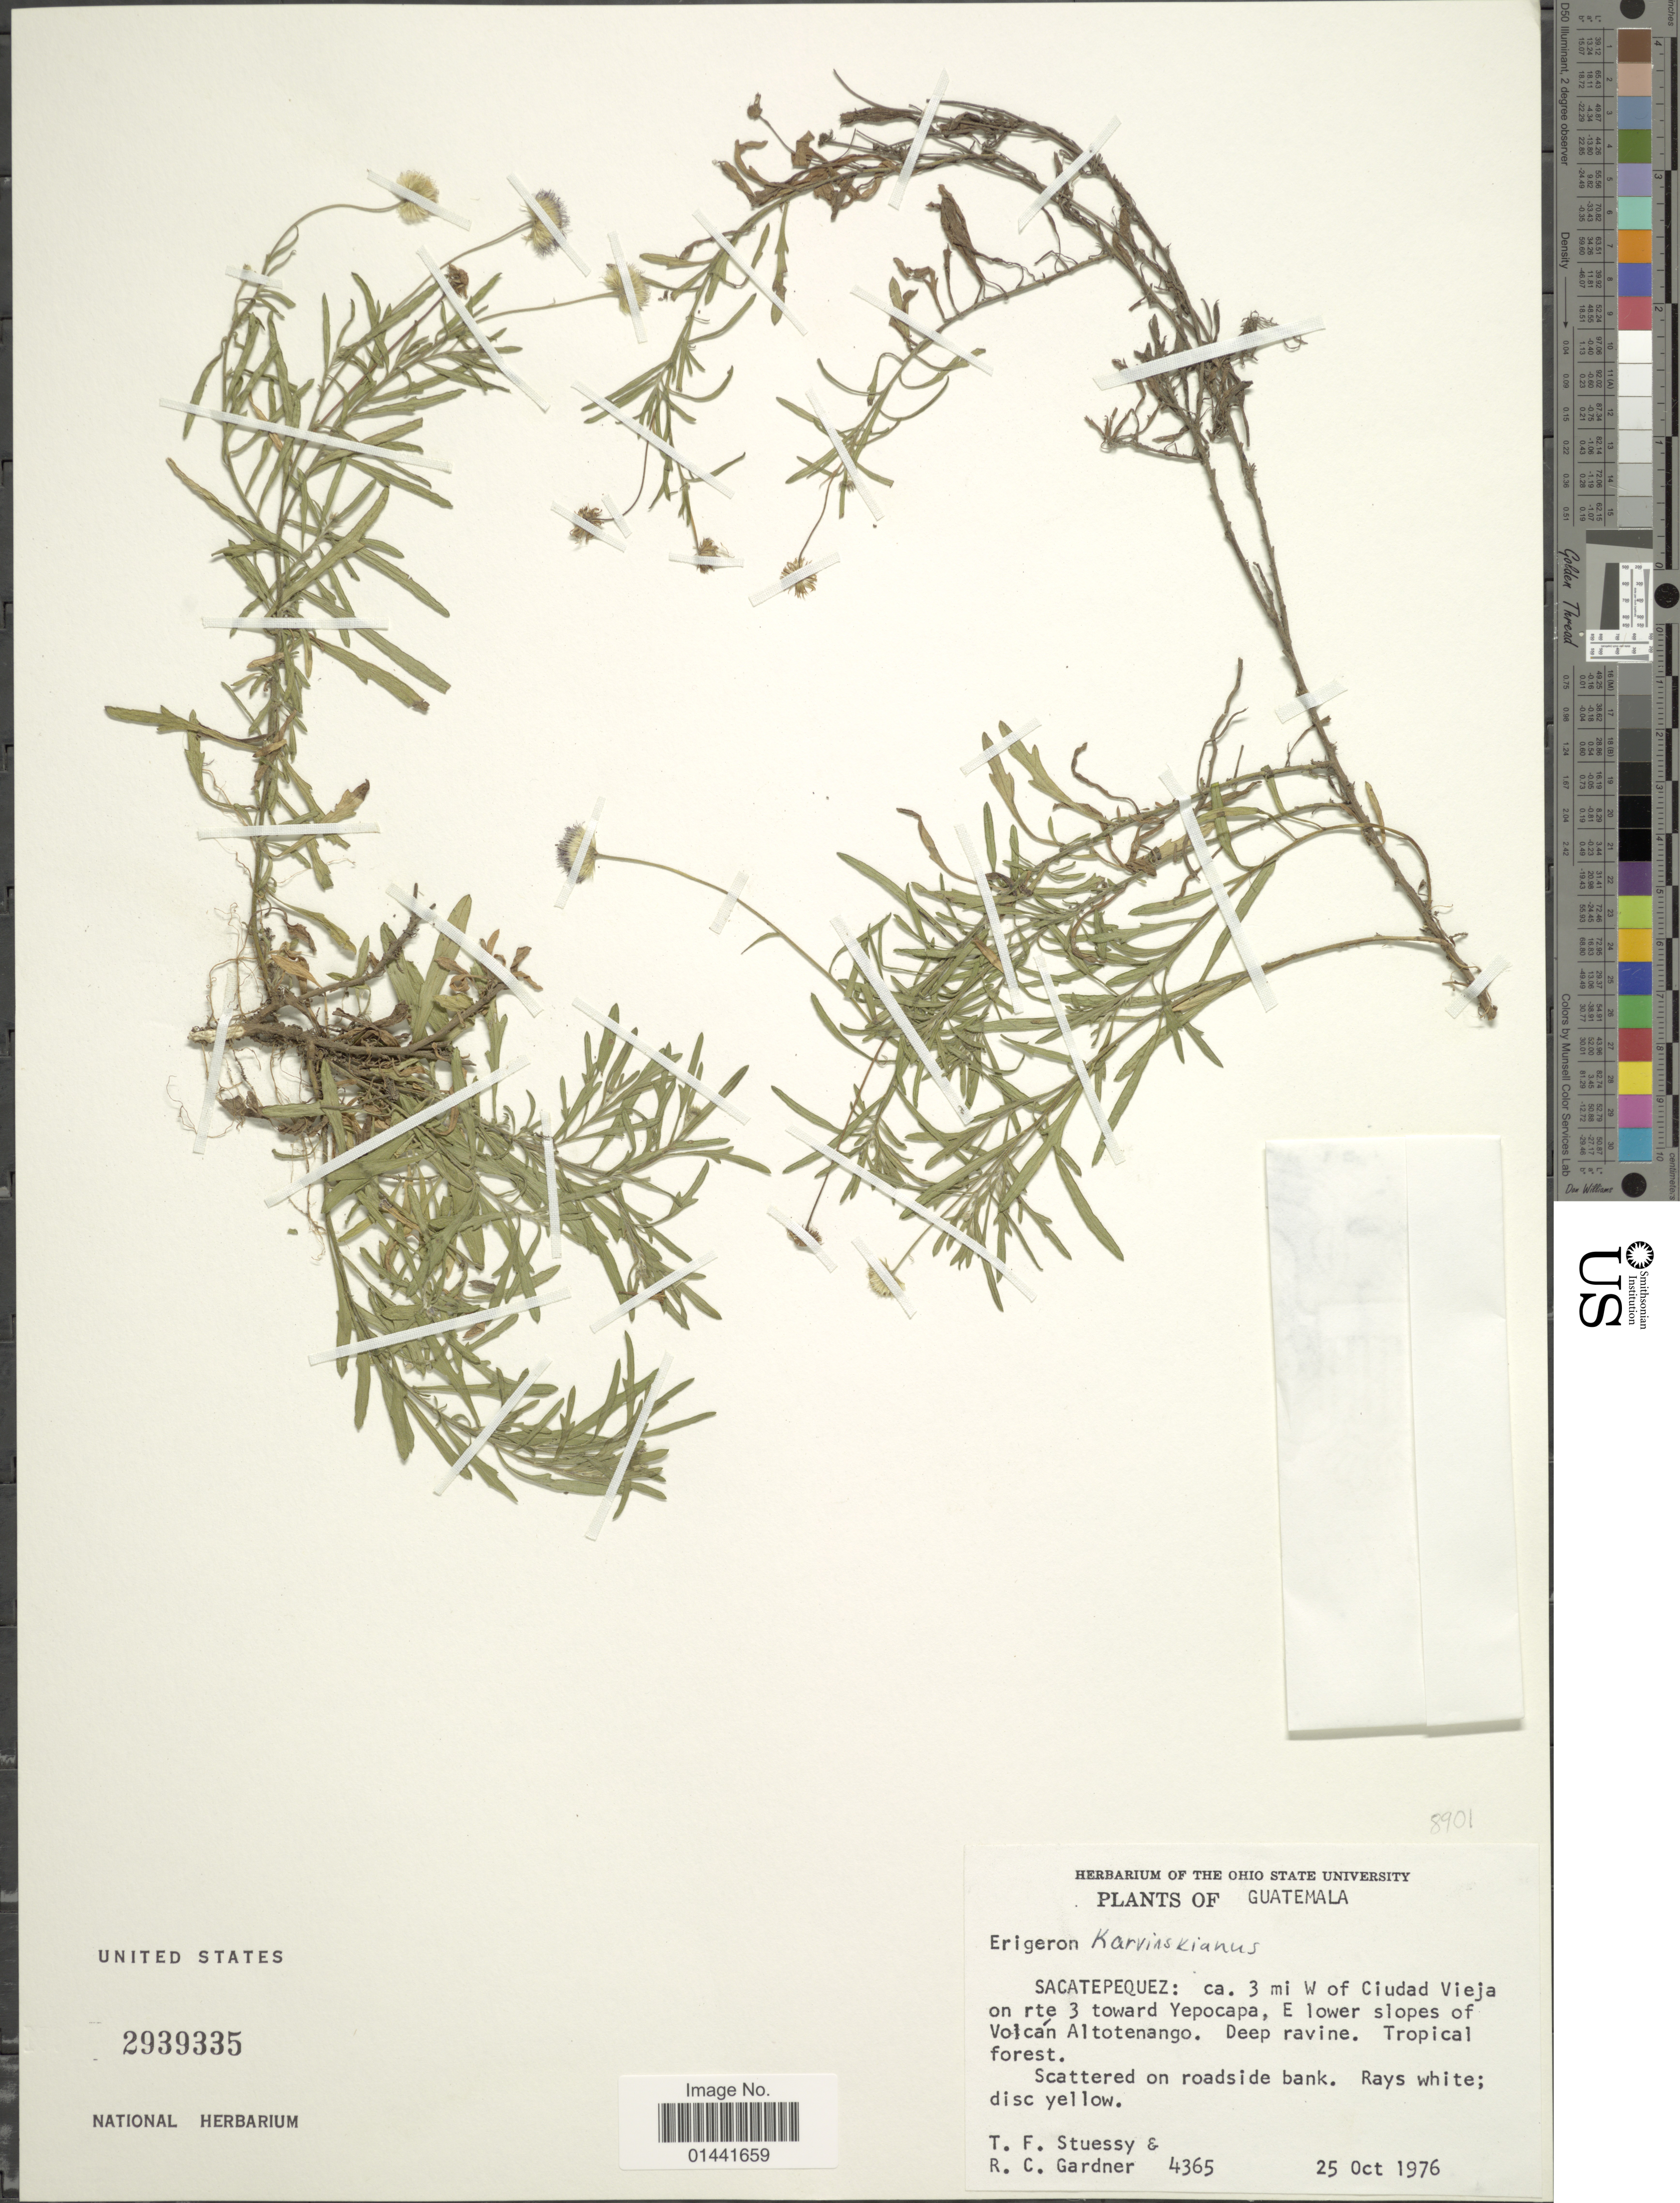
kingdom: Plantae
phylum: Tracheophyta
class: Magnoliopsida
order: Asterales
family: Asteraceae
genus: Erigeron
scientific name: Erigeron karvinskianus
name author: DC.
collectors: T. Stuessy & R. C. Gardner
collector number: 4365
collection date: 1976-10-25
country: Guatemala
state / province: Sacatepéquez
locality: Ca. 3 mi W of Ciudad Vieja on rte 3 toward Yepocapa, E lower slopes of Volcán Altotenango, deep ravine, scattered on roadside bank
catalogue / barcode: US 2939335